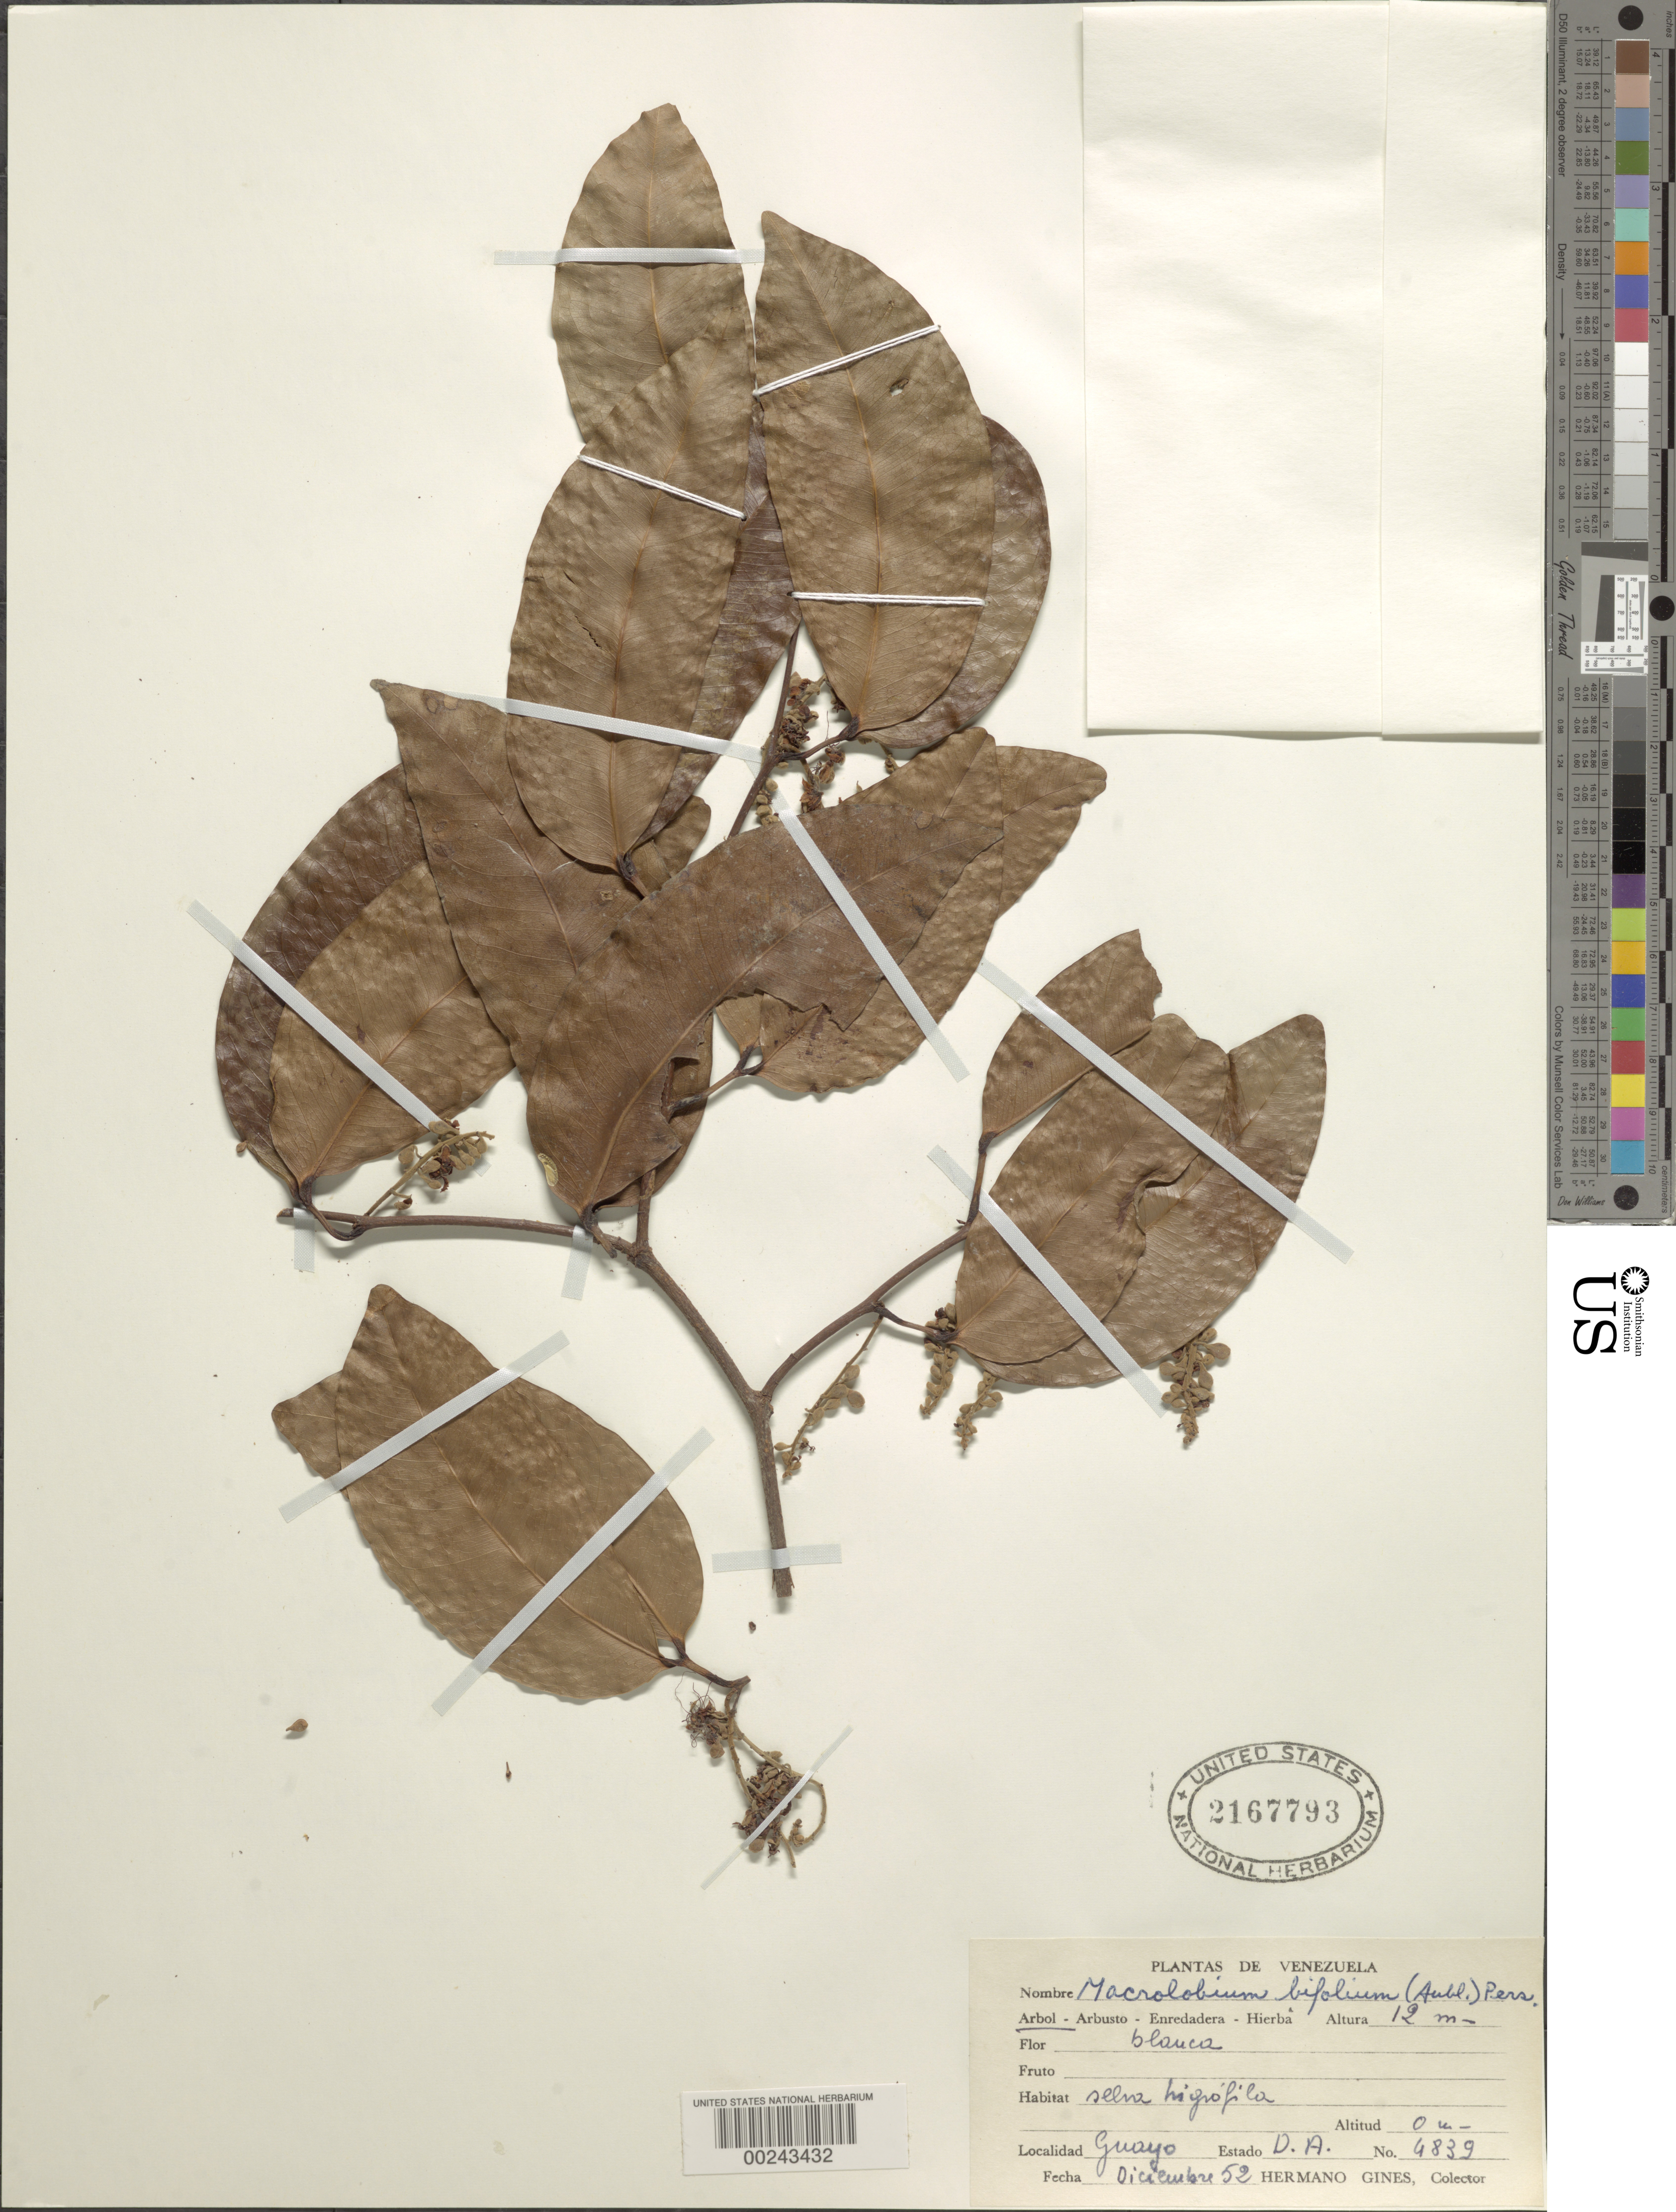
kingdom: Plantae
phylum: Tracheophyta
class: Magnoliopsida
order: Fabales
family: Fabaceae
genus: Macrolobium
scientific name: Macrolobium bifolium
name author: (Aubl.) Pers.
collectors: Bro. Gines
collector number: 4839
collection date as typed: Dec 1952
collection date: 1952-12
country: Venezuela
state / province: Delta Amacuro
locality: Guayo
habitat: Rain forest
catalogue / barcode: US 2167793